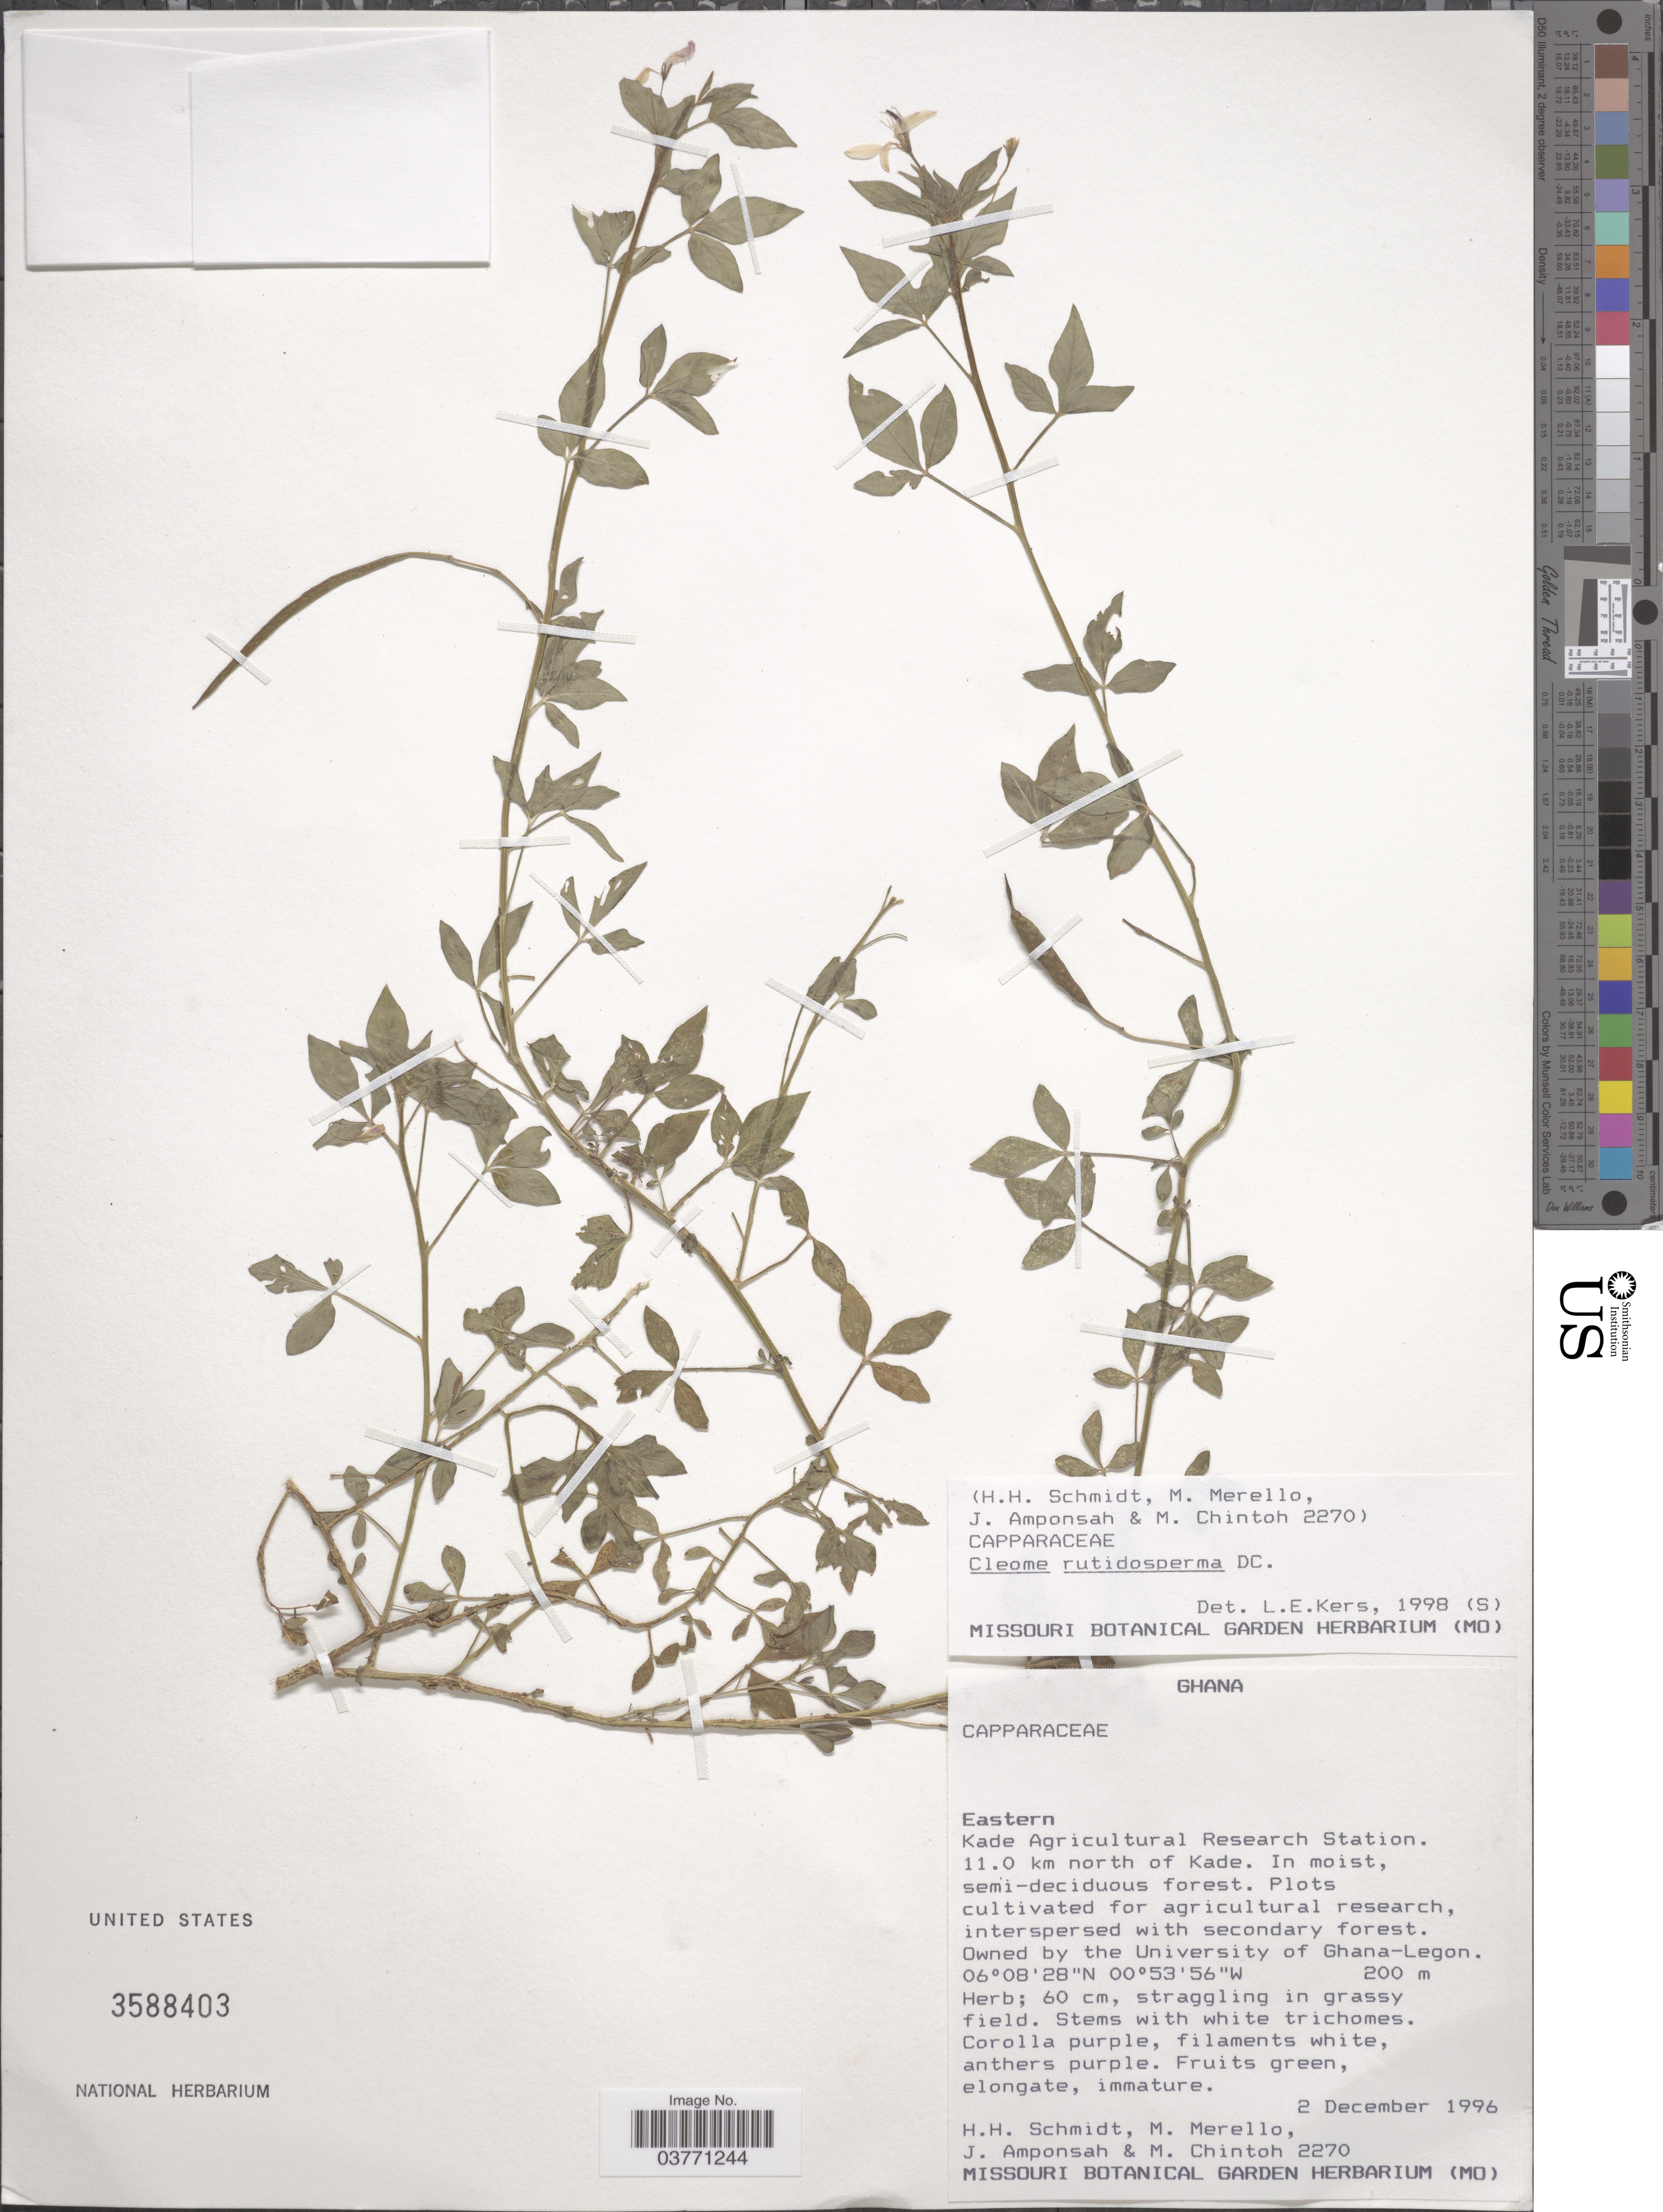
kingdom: Plantae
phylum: Tracheophyta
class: Magnoliopsida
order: Brassicales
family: Cleomaceae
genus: Sieruela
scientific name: Sieruela rutidosperma var. rutidosperma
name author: (DC.) Roalson & J.C. Hall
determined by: Strong, Mark T., (BOT), Smithsonian Institution - National Museum of Natural History (UNITED STATES)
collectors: H. H. Schmidt, M. Merello, J. Amponsah & M. Chintoh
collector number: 2270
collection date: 1996-12-02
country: Ghana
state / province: Eastern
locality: Kade Agricultural Research Station. 11.0 km north of Kade.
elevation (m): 200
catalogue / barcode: US 3588403